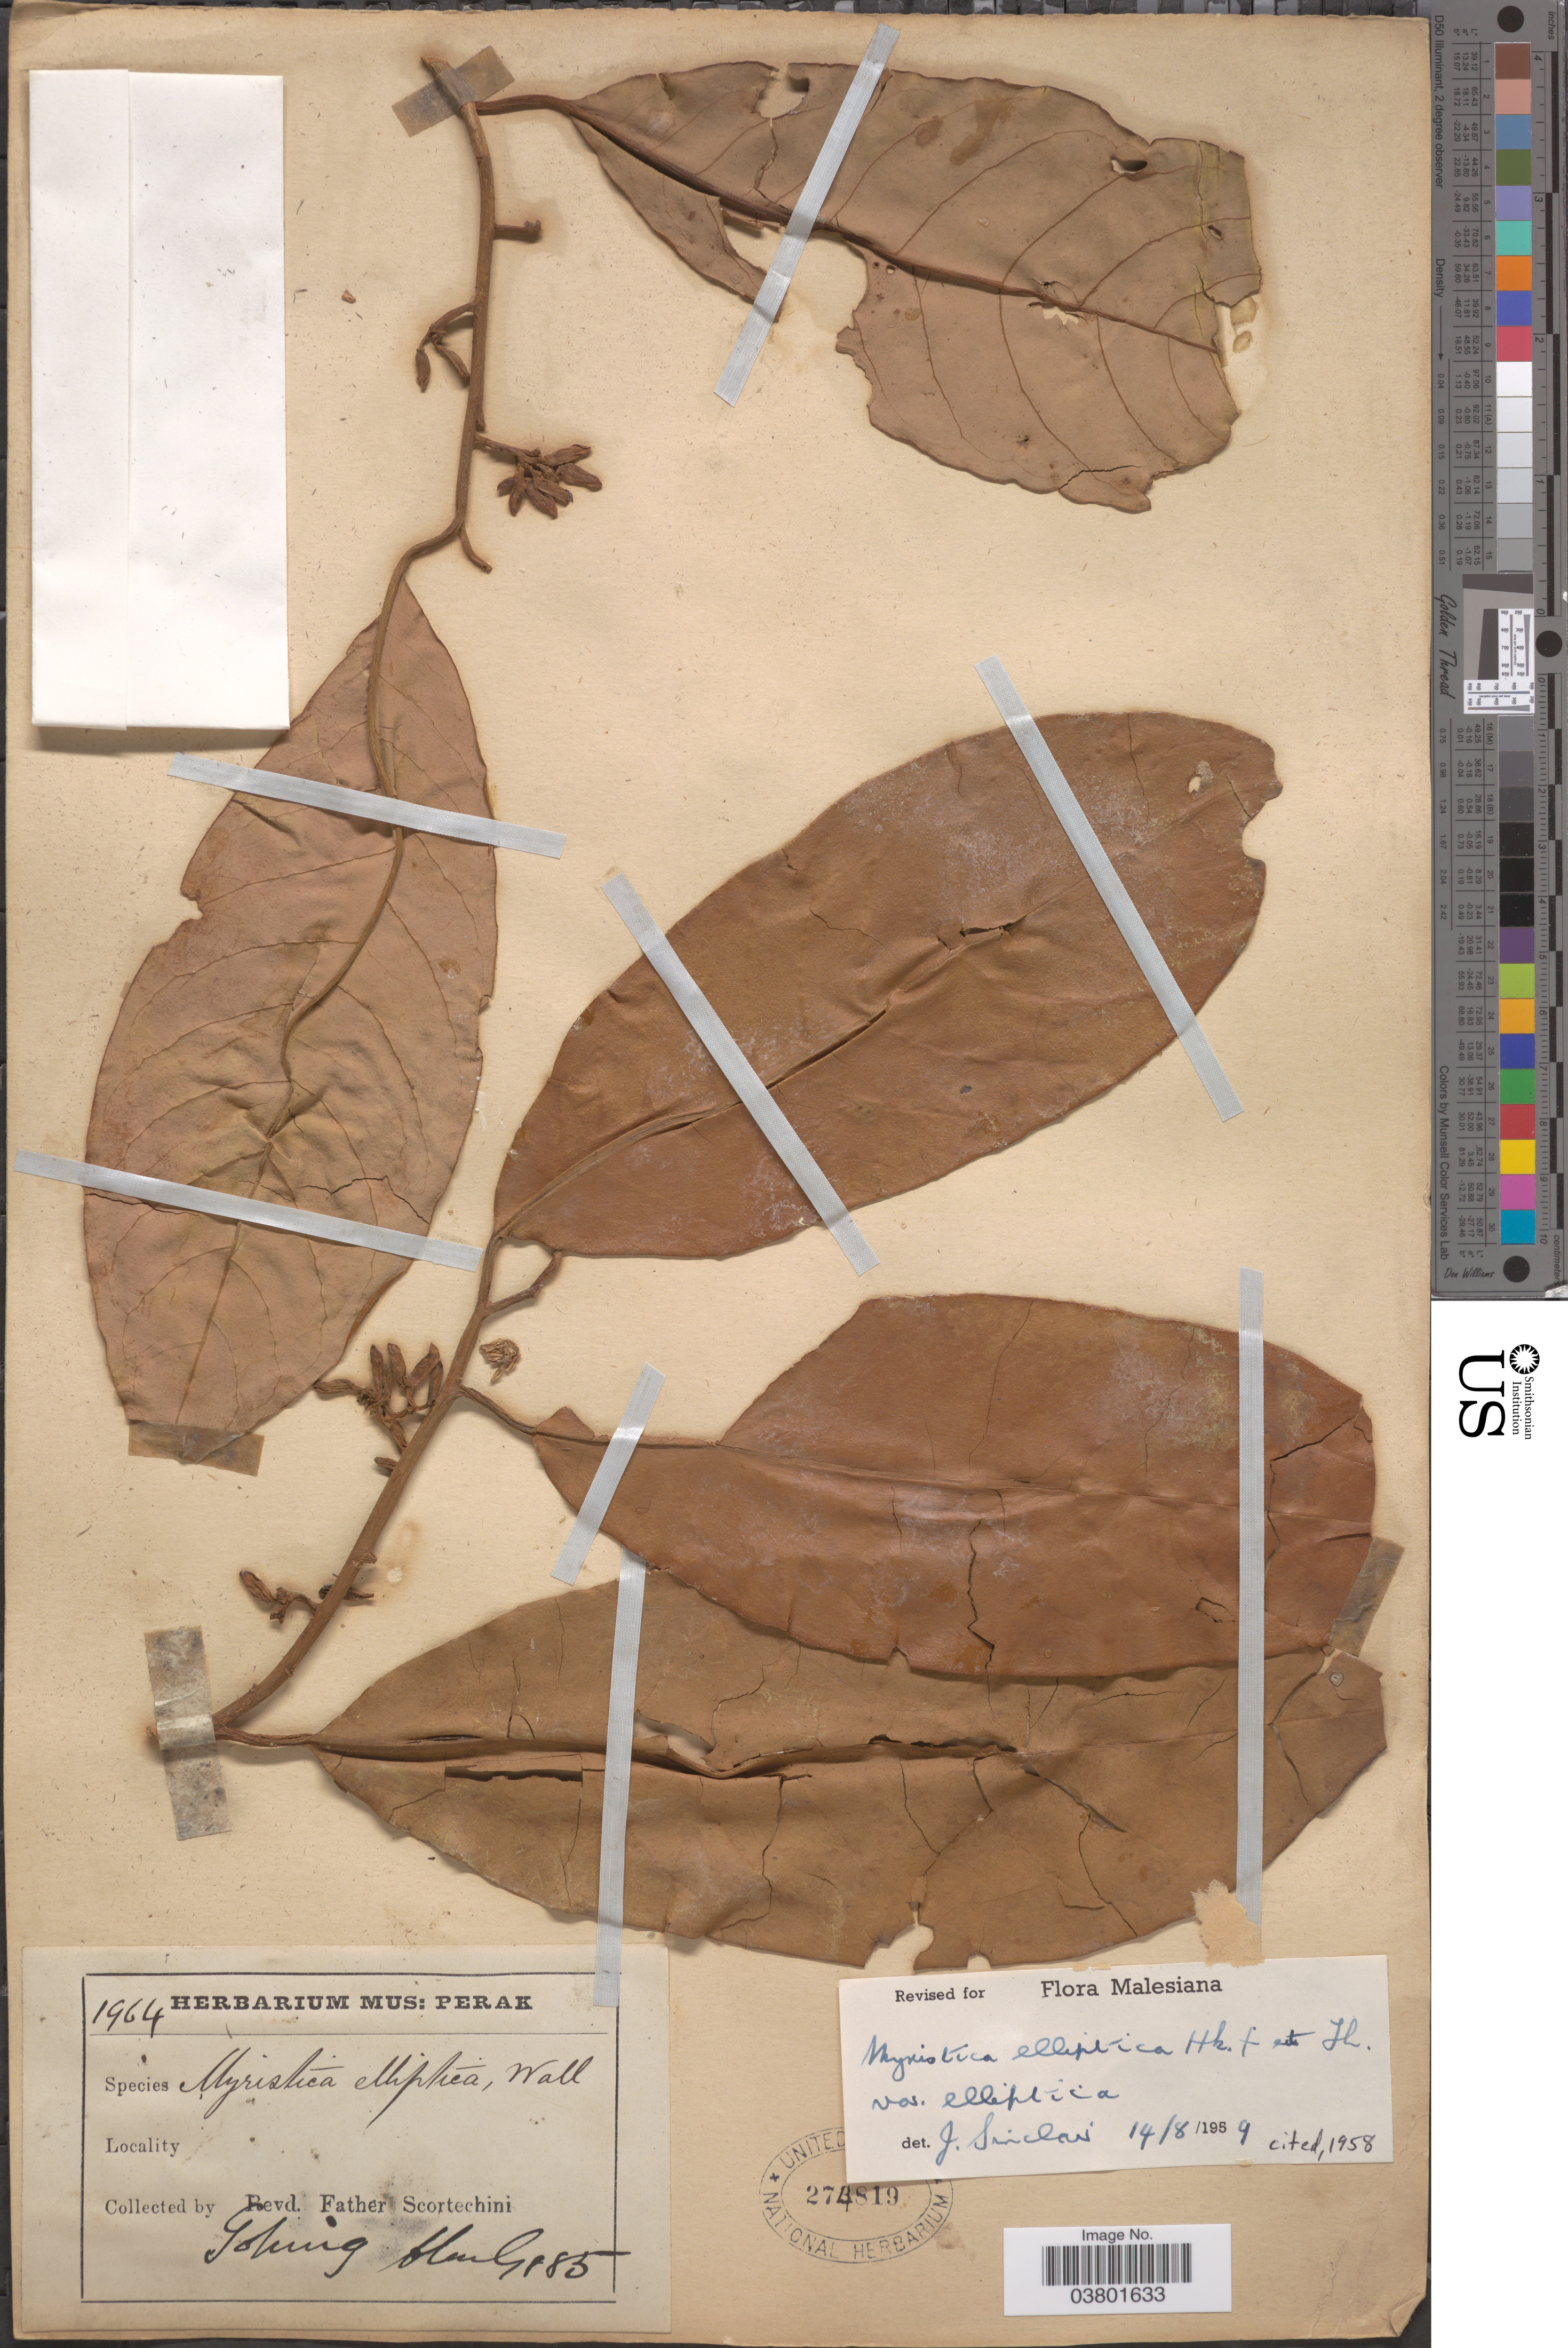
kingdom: Plantae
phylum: Tracheophyta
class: Magnoliopsida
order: Magnoliales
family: Myristicaceae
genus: Myristica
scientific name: Myristica elliptica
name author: Wall.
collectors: Fr. Scortechini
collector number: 1964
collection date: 1885-07-06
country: Malaysia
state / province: Perak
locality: Gohing.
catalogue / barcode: US 274819